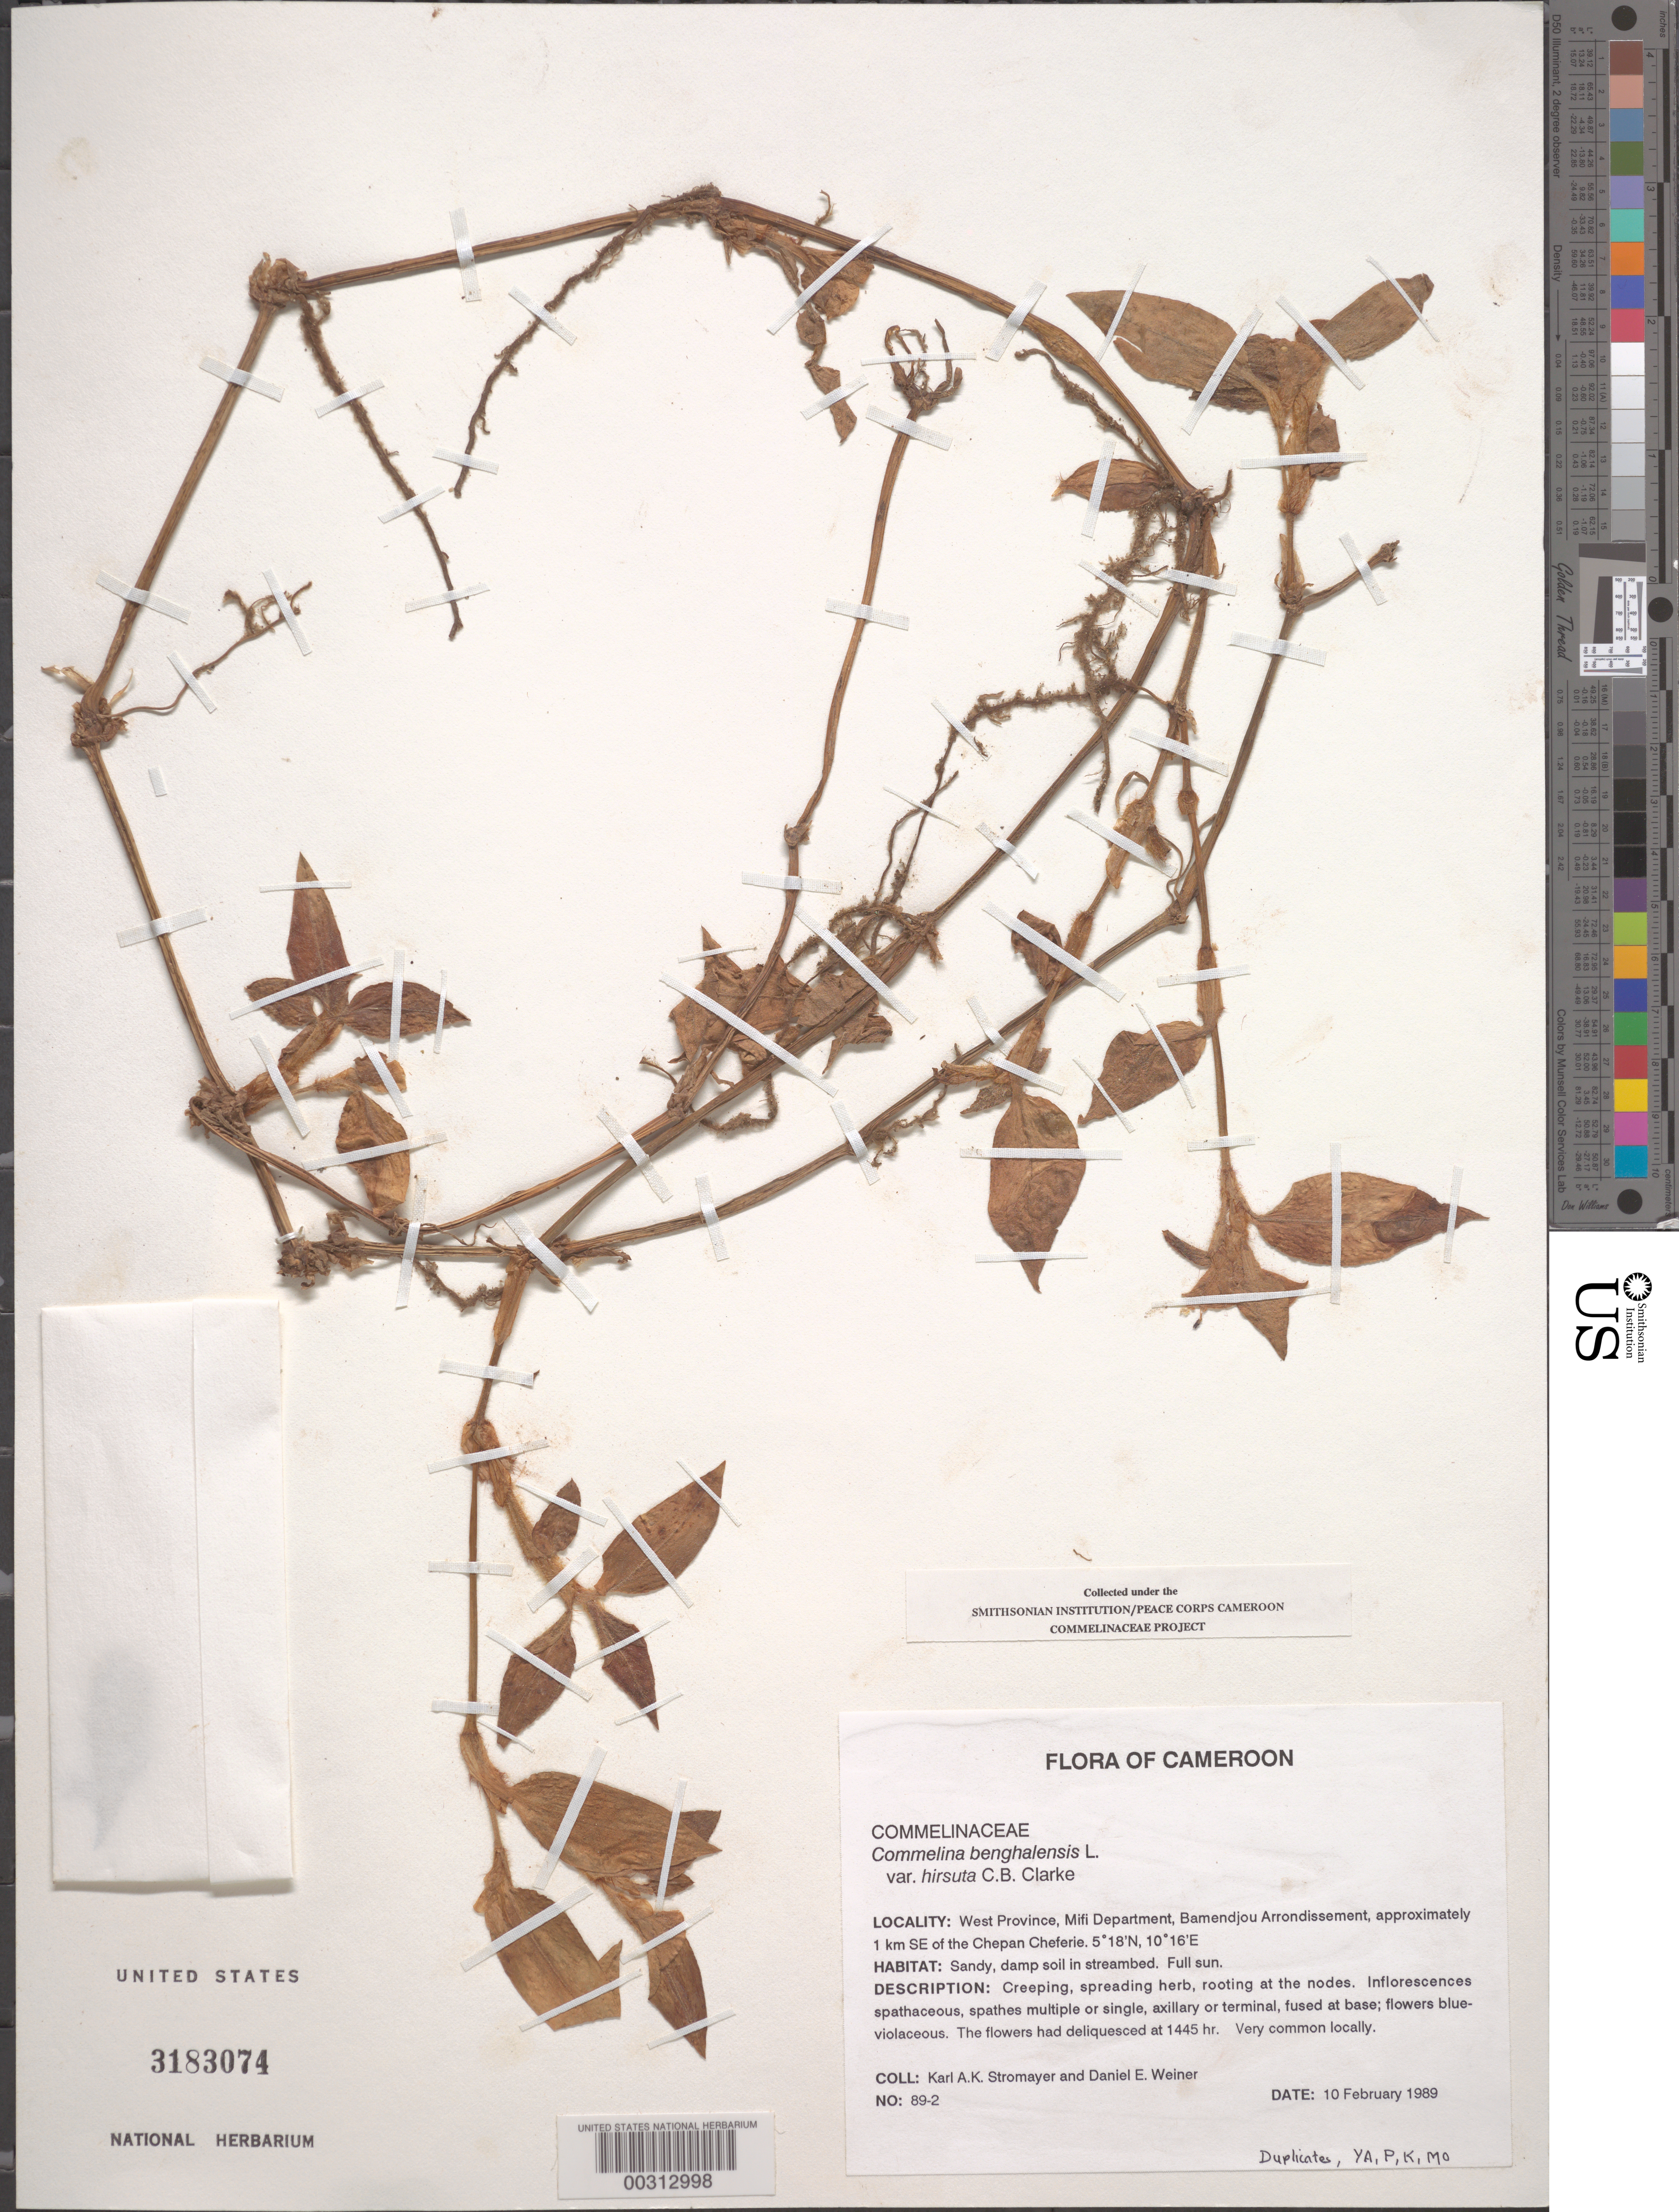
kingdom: Plantae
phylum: Tracheophyta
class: Liliopsida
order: Commelinales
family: Commelinaceae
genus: Commelina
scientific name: Commelina benghalensis var. hirsuta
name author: C.B. Clarke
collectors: K. A. Stromayer & D. Weiner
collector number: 89-2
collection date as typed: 10 Feb 1989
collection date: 1989-02-10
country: Cameroon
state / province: Ouest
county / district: Mifi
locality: Bamendjou arrondissement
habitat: Sandy, damp soil in stream bed, full sun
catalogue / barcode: US 3183074